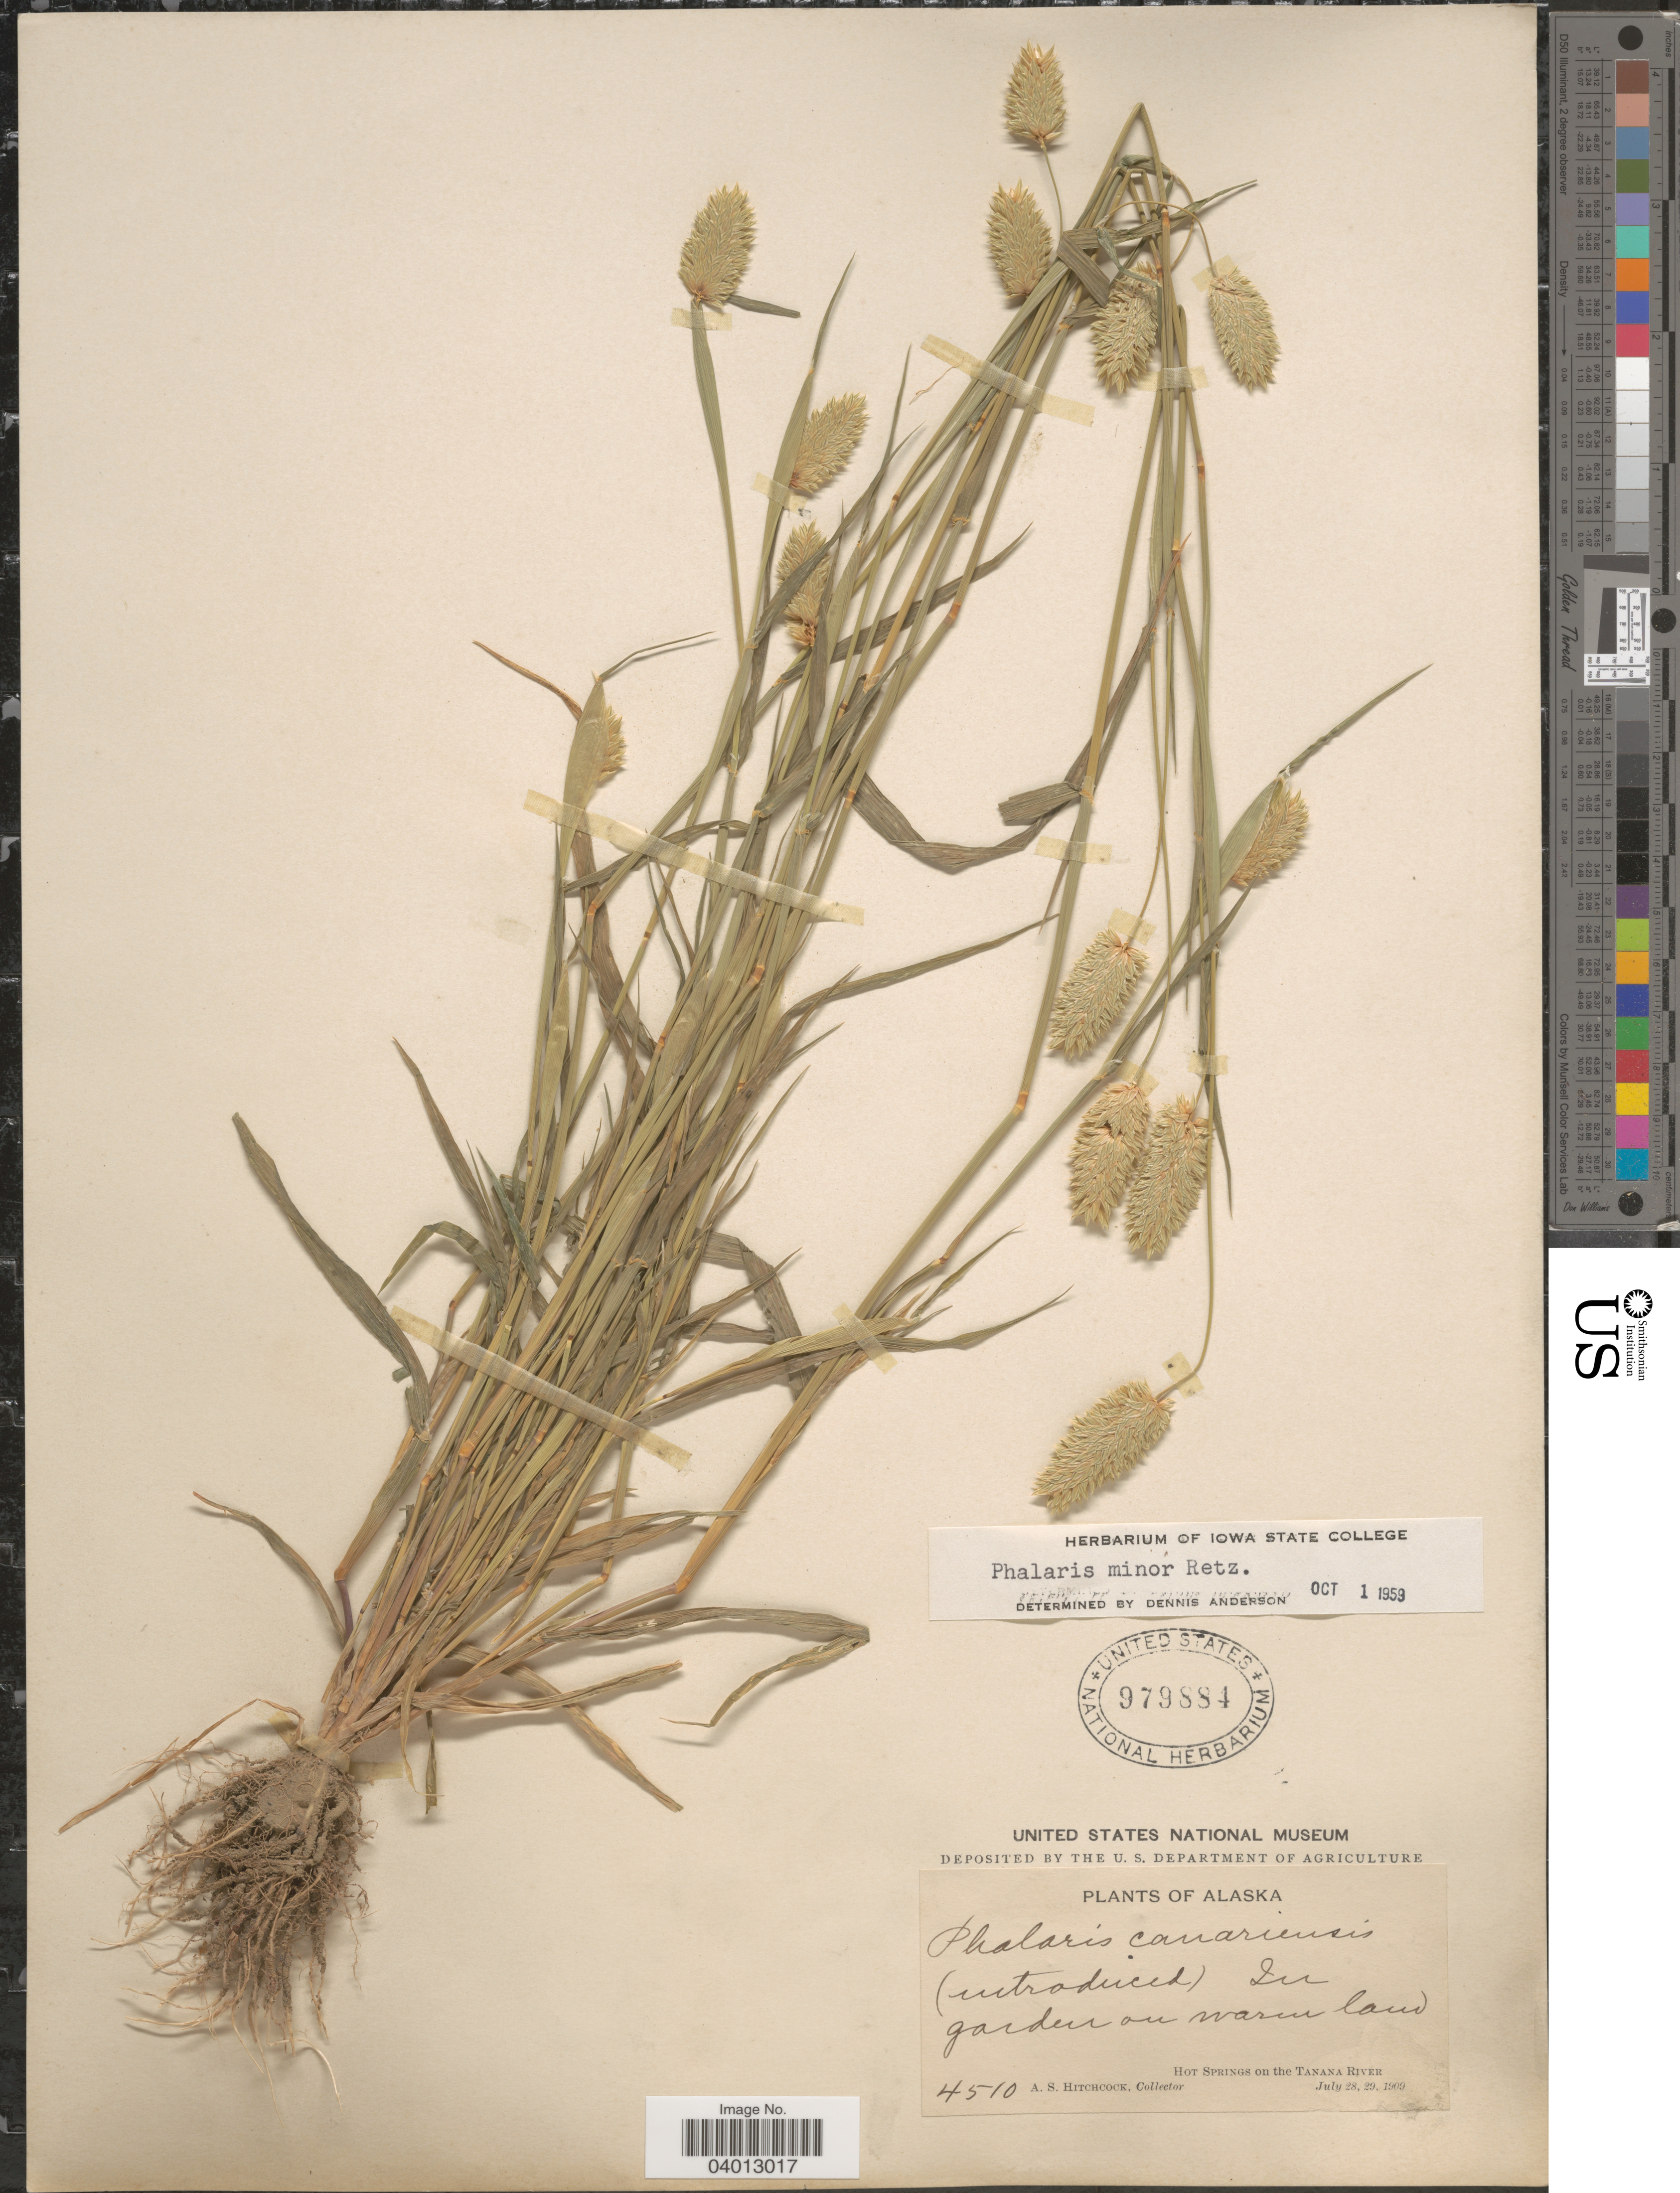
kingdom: Plantae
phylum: Tracheophyta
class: Liliopsida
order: Poales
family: Poaceae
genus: Phalaris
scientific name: Phalaris minor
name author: Retz.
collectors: A. S. Hitchcock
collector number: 4510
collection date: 1909-07-28/1909-07-29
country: United States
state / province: Alaska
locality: In garden on warm land. Hot Springs on the Tanana River.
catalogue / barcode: US 979884